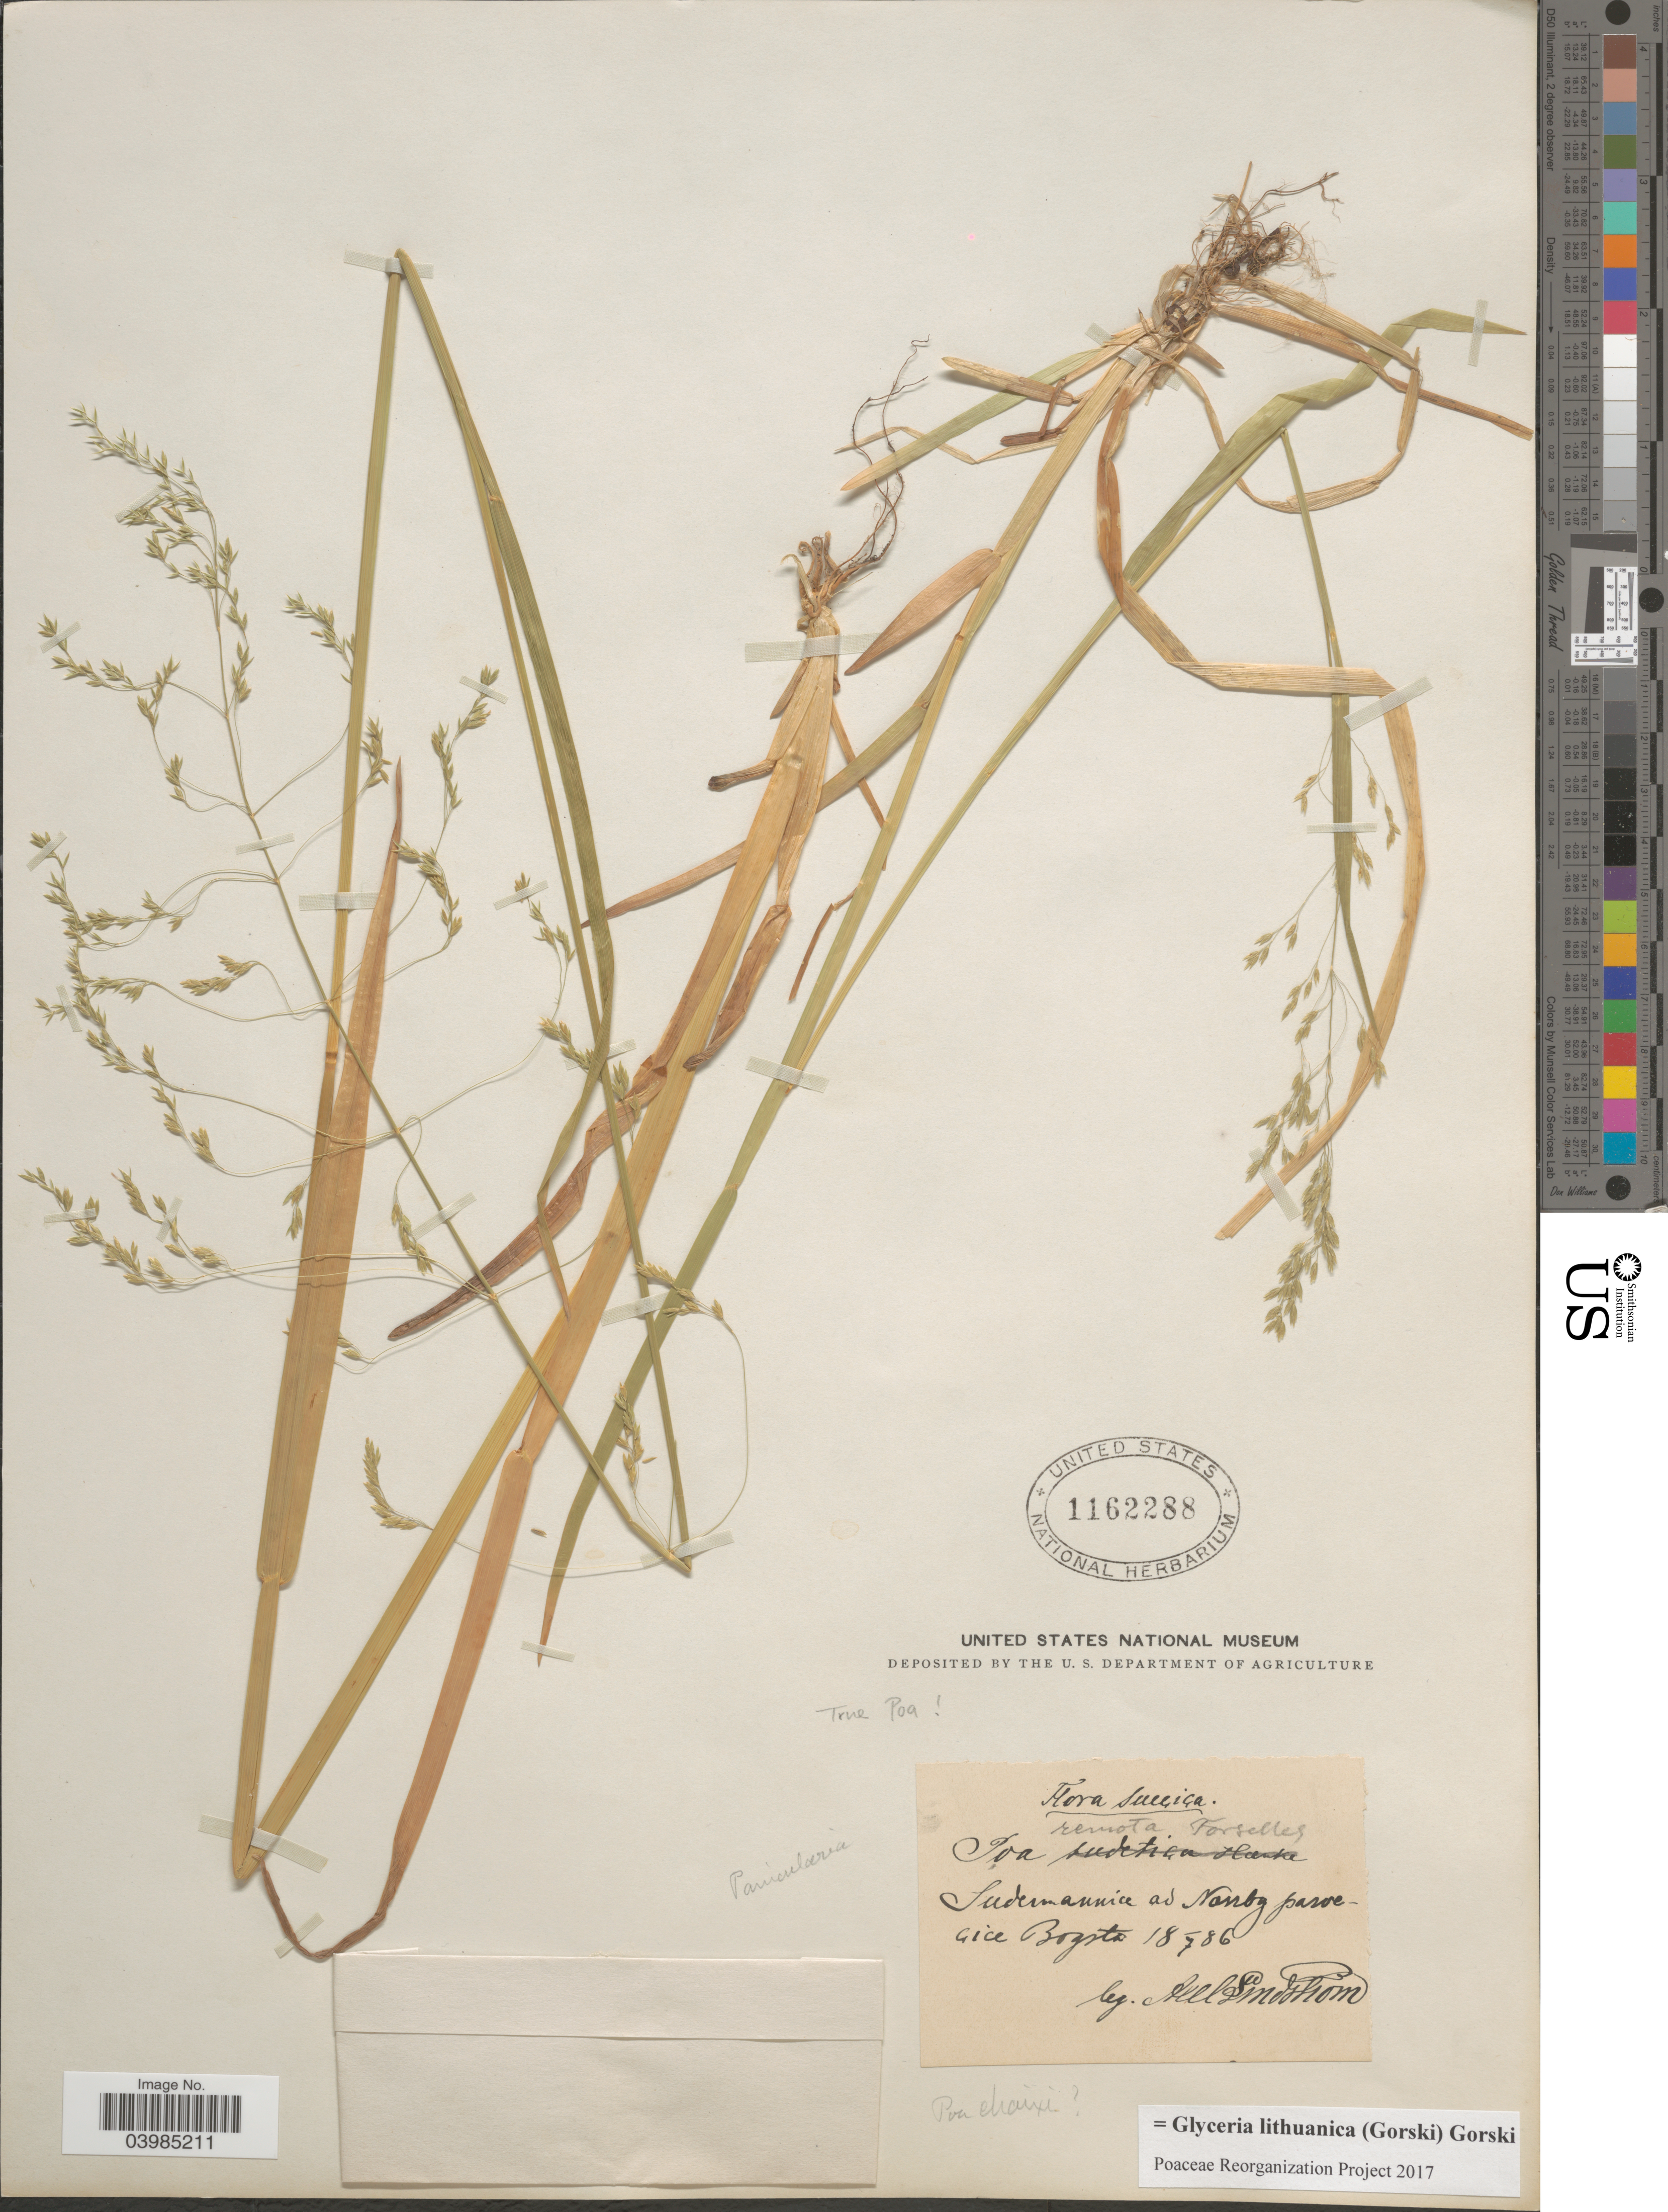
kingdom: Plantae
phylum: Tracheophyta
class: Liliopsida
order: Poales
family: Poaceae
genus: Glyceria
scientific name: Glyceria lithuanica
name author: (Gorski) Gorski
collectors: A. Lindstrom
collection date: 1886-07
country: Sweden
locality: Sudermannice ad Nonby paroecice Bogsta.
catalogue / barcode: US 1162288